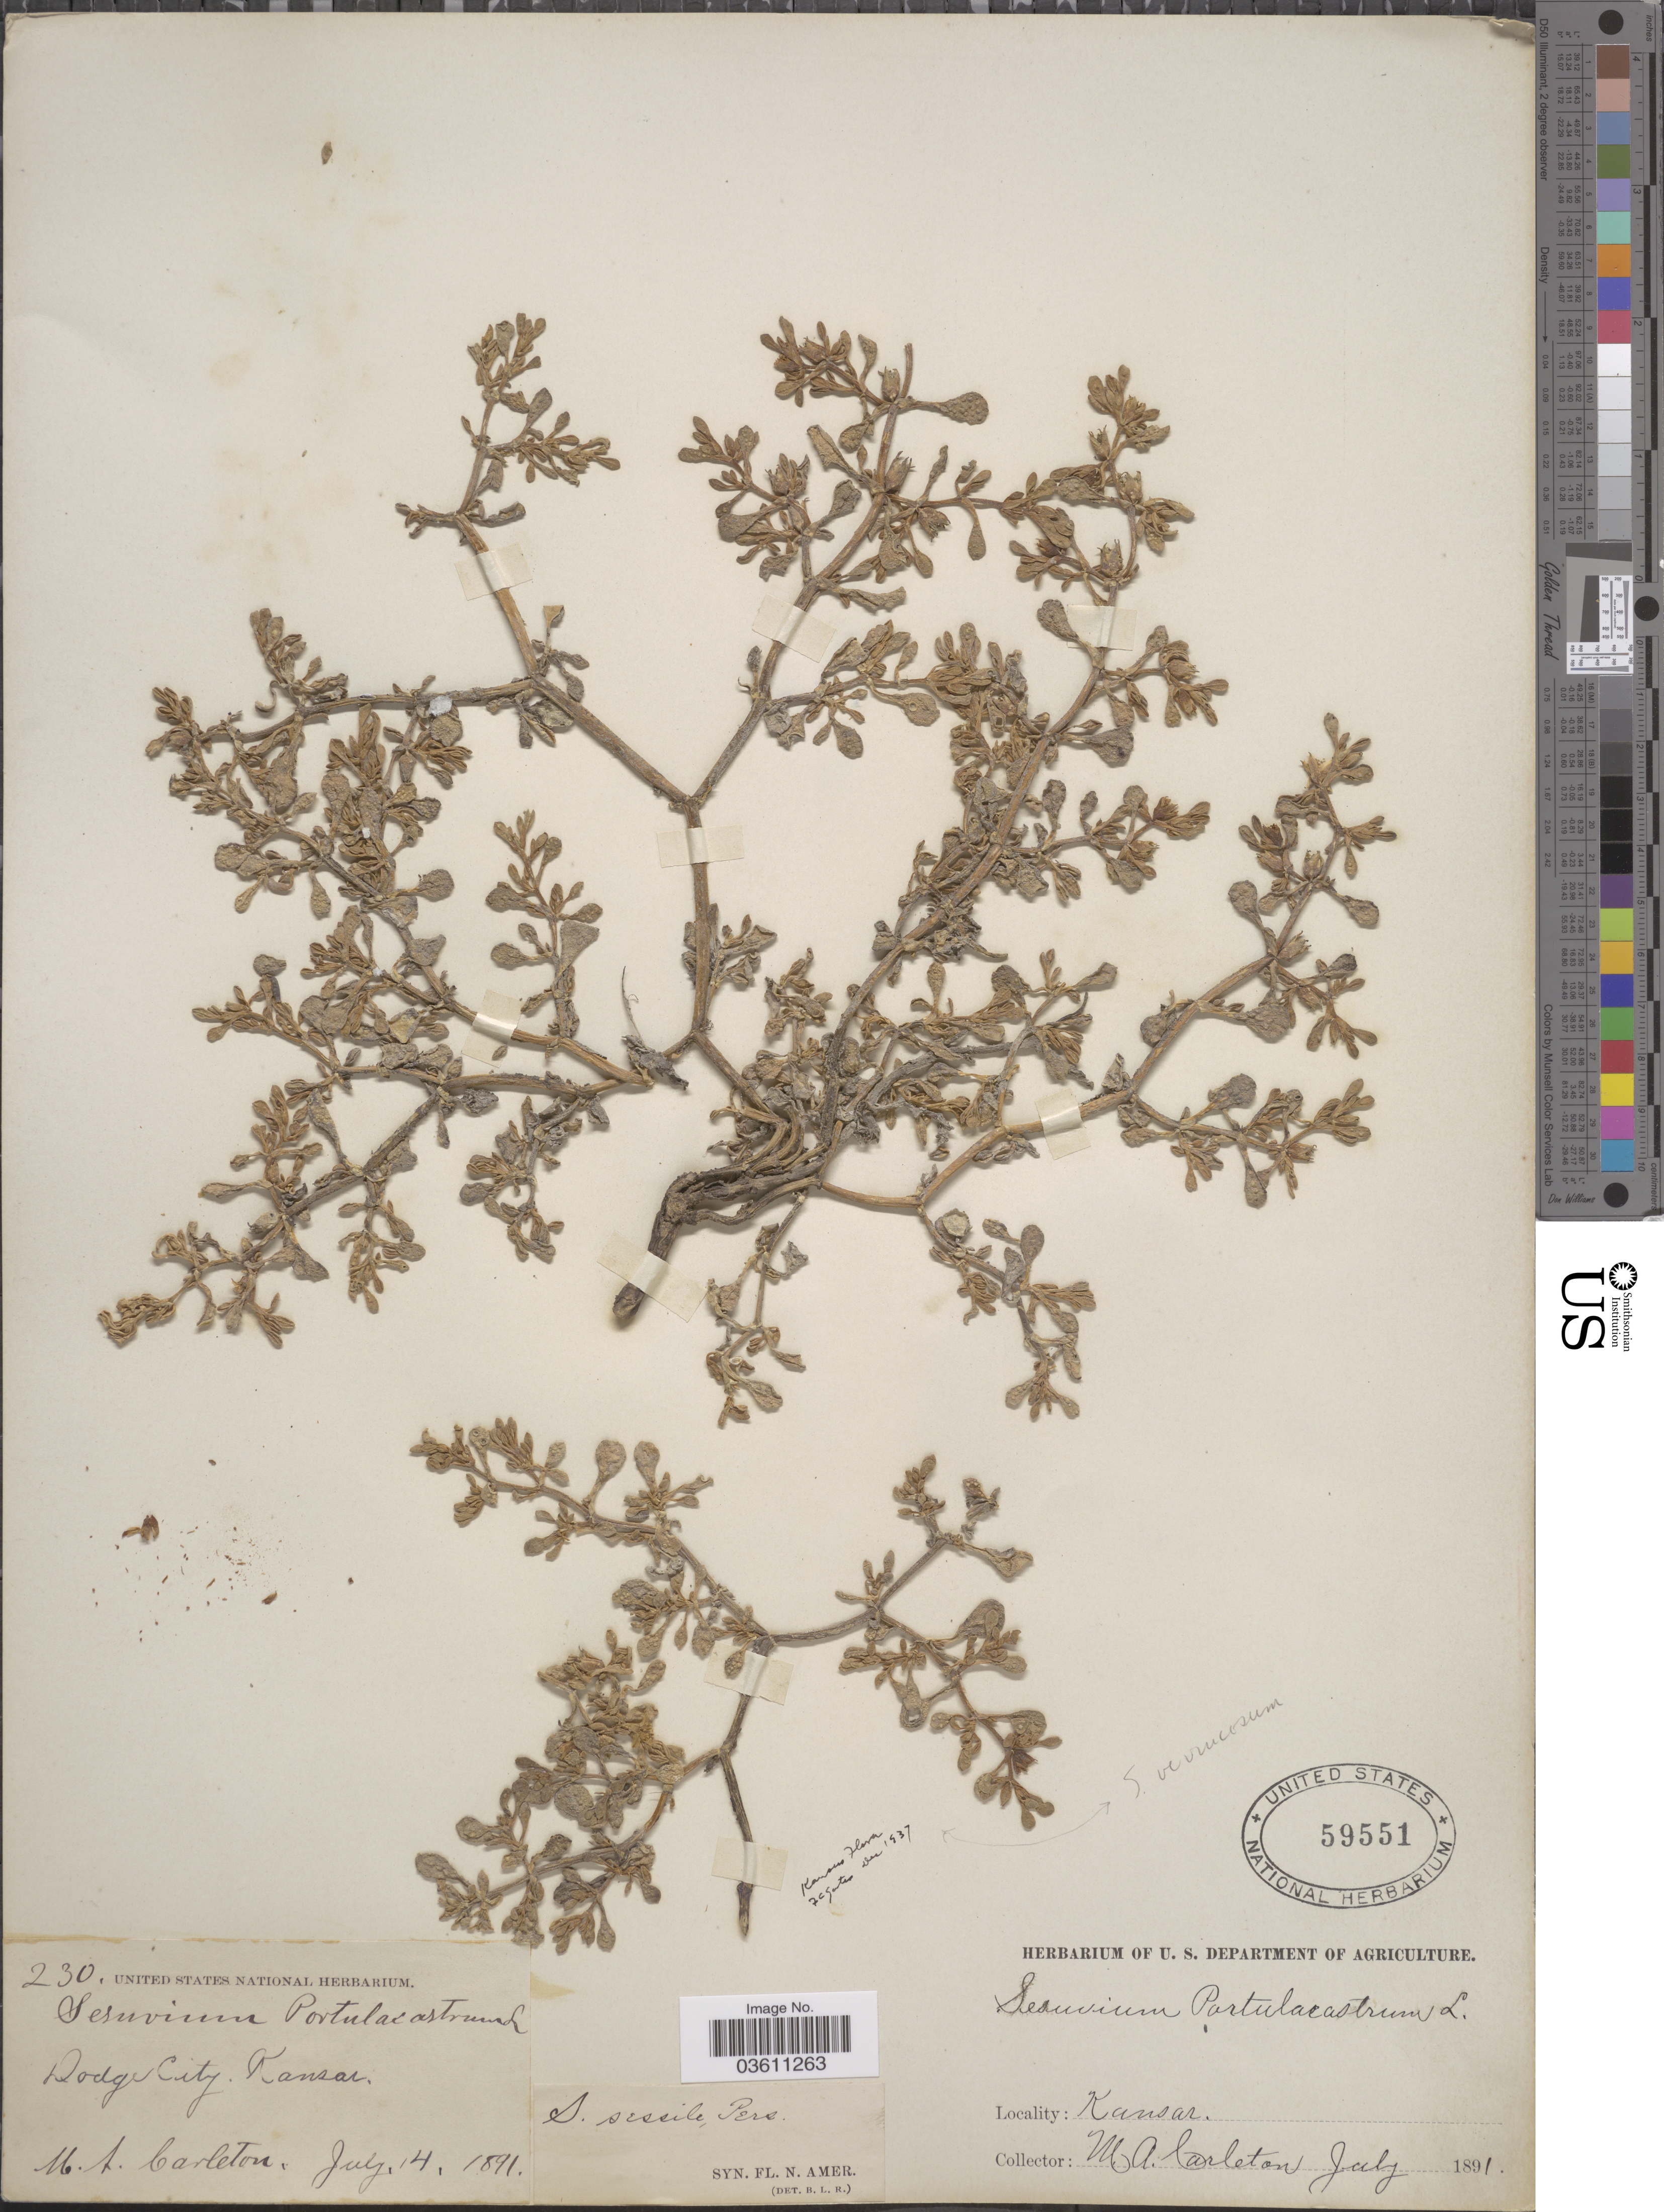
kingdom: Plantae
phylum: Tracheophyta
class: Magnoliopsida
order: Caryophyllales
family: Aizoaceae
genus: Sesuvium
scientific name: Sesuvium revolutifolium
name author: Ortega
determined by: Strong, Mark T., (BOT), Smithsonian Institution - National Museum of Natural History (UNITED STATES)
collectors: M. A. Carleton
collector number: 230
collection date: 1891-07-14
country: United States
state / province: Kansas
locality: Dodge City.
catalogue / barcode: US 59551